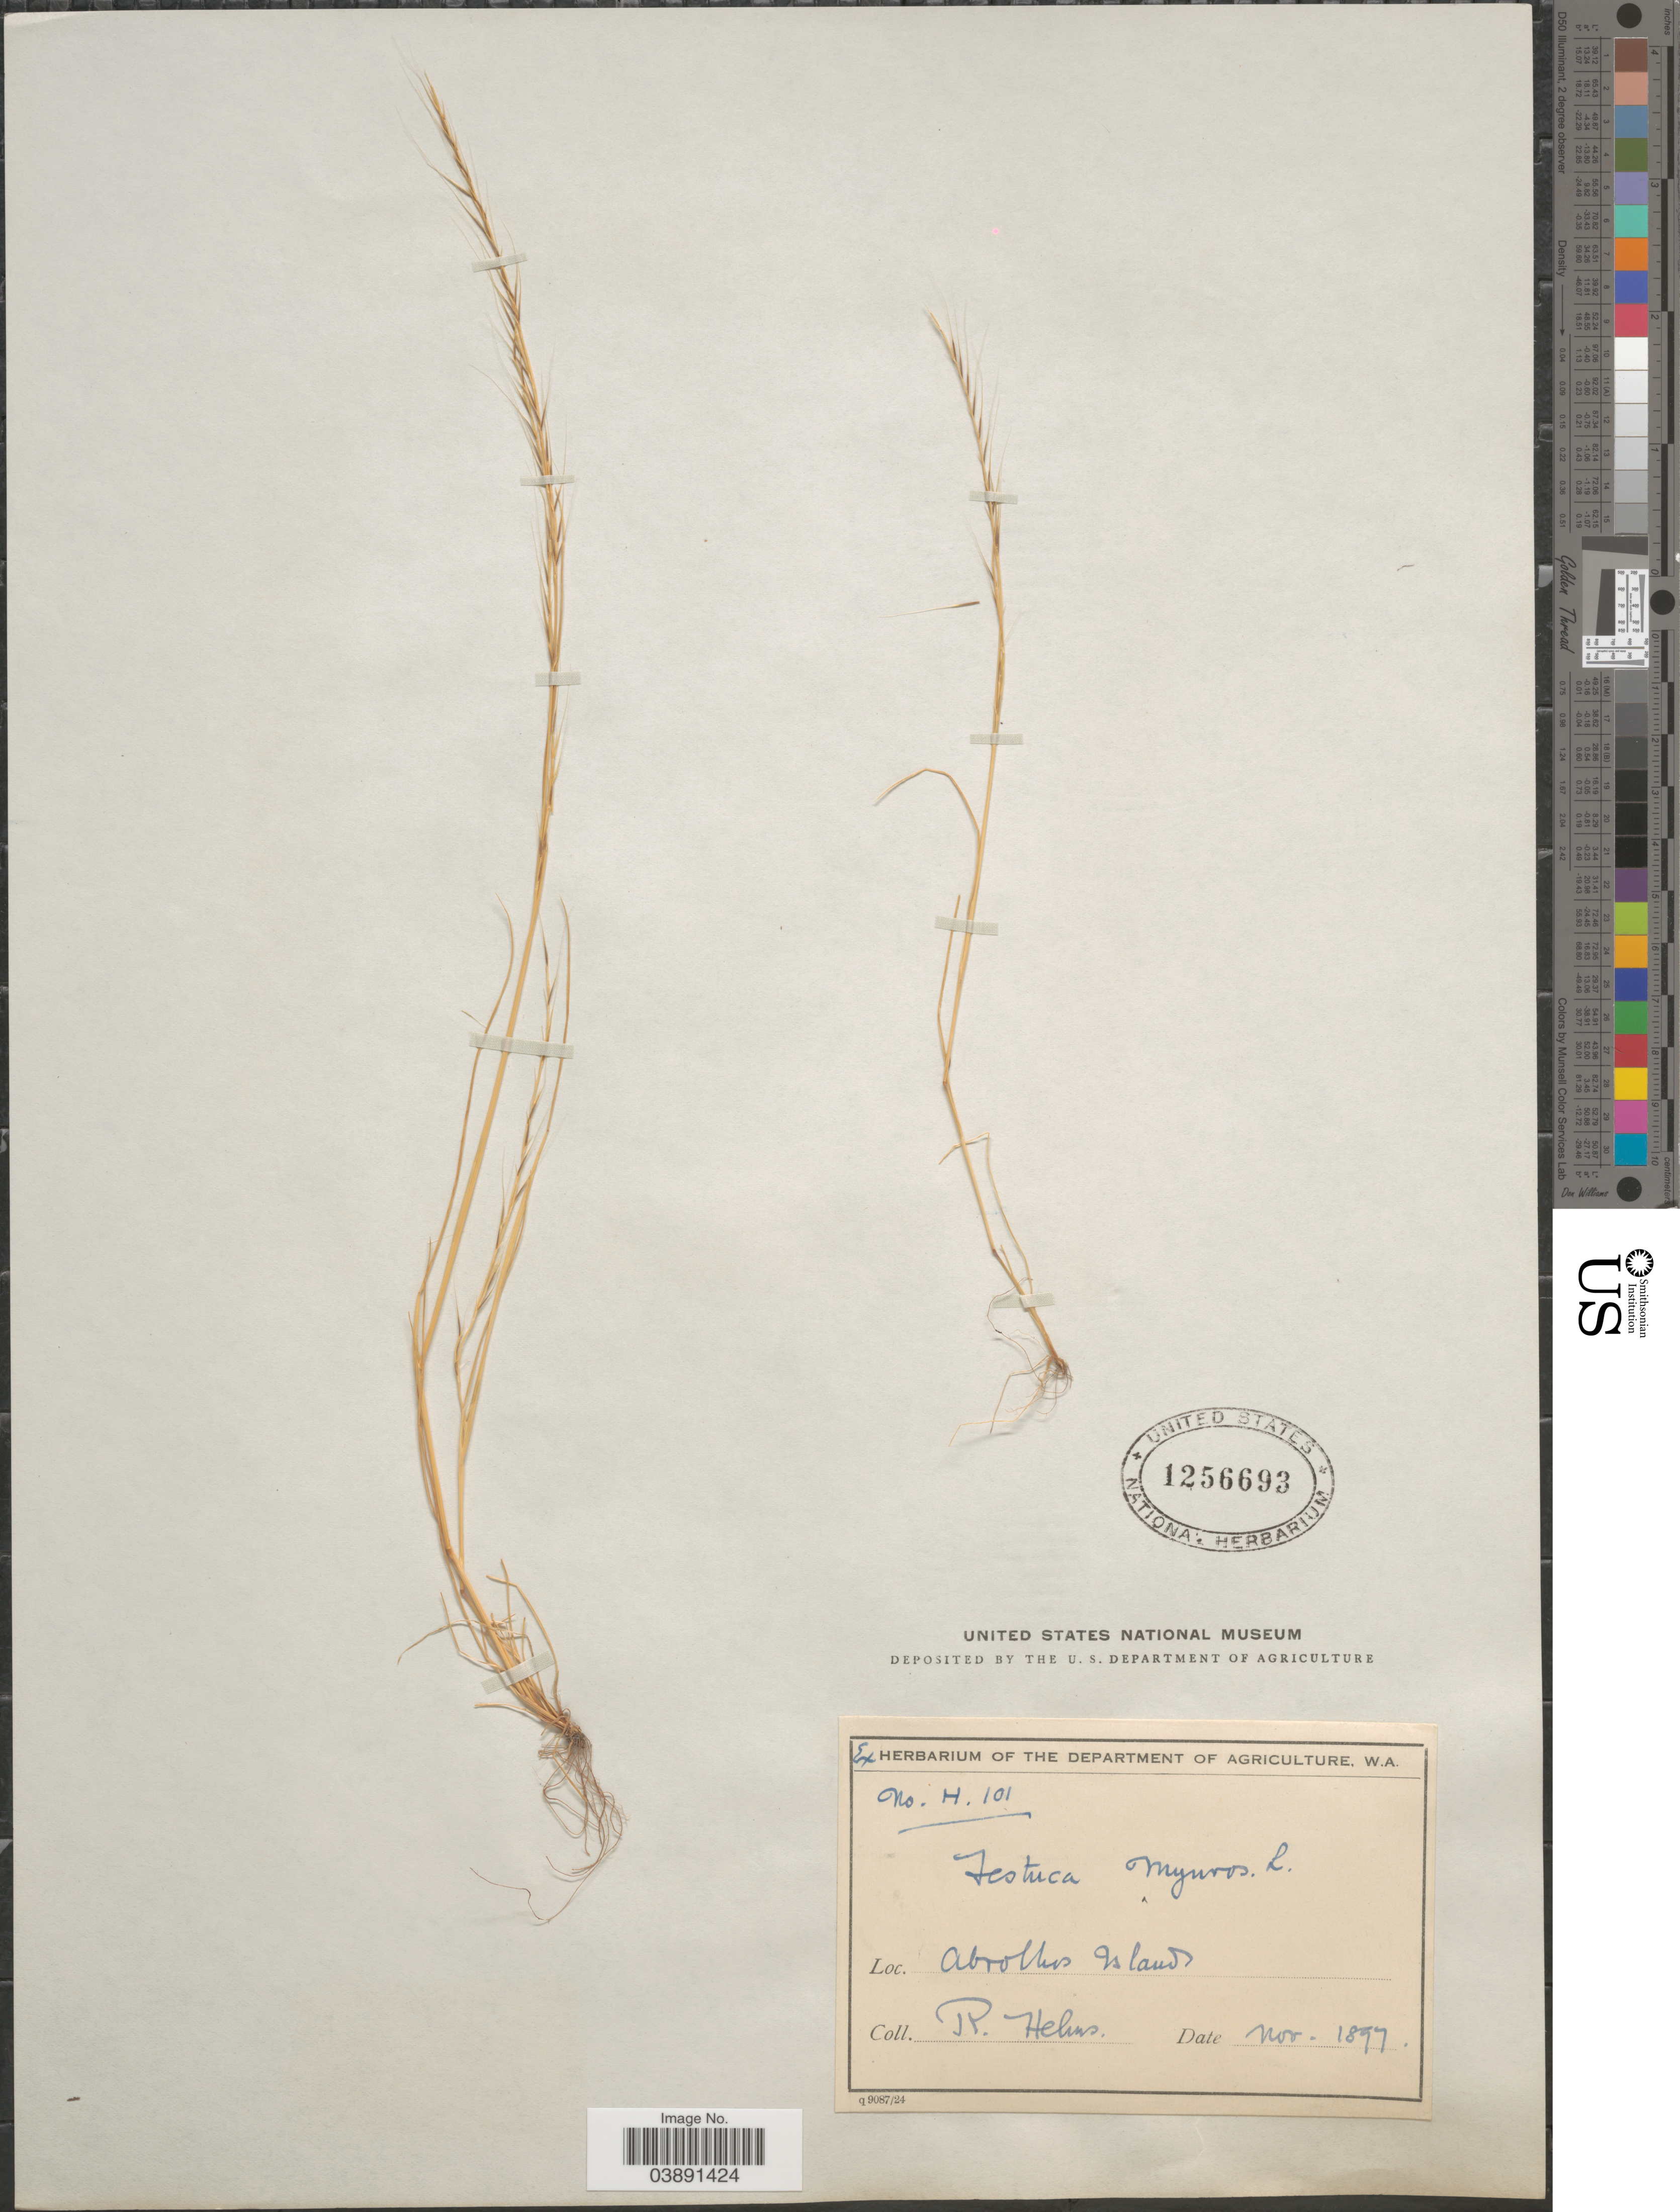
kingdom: Plantae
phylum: Tracheophyta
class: Liliopsida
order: Poales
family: Poaceae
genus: Festuca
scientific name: Festuca myuros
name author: L.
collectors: R. Helms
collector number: H101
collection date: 1897-11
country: Australia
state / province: Western Australia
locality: Abrolhos Islands.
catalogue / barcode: US 1256693